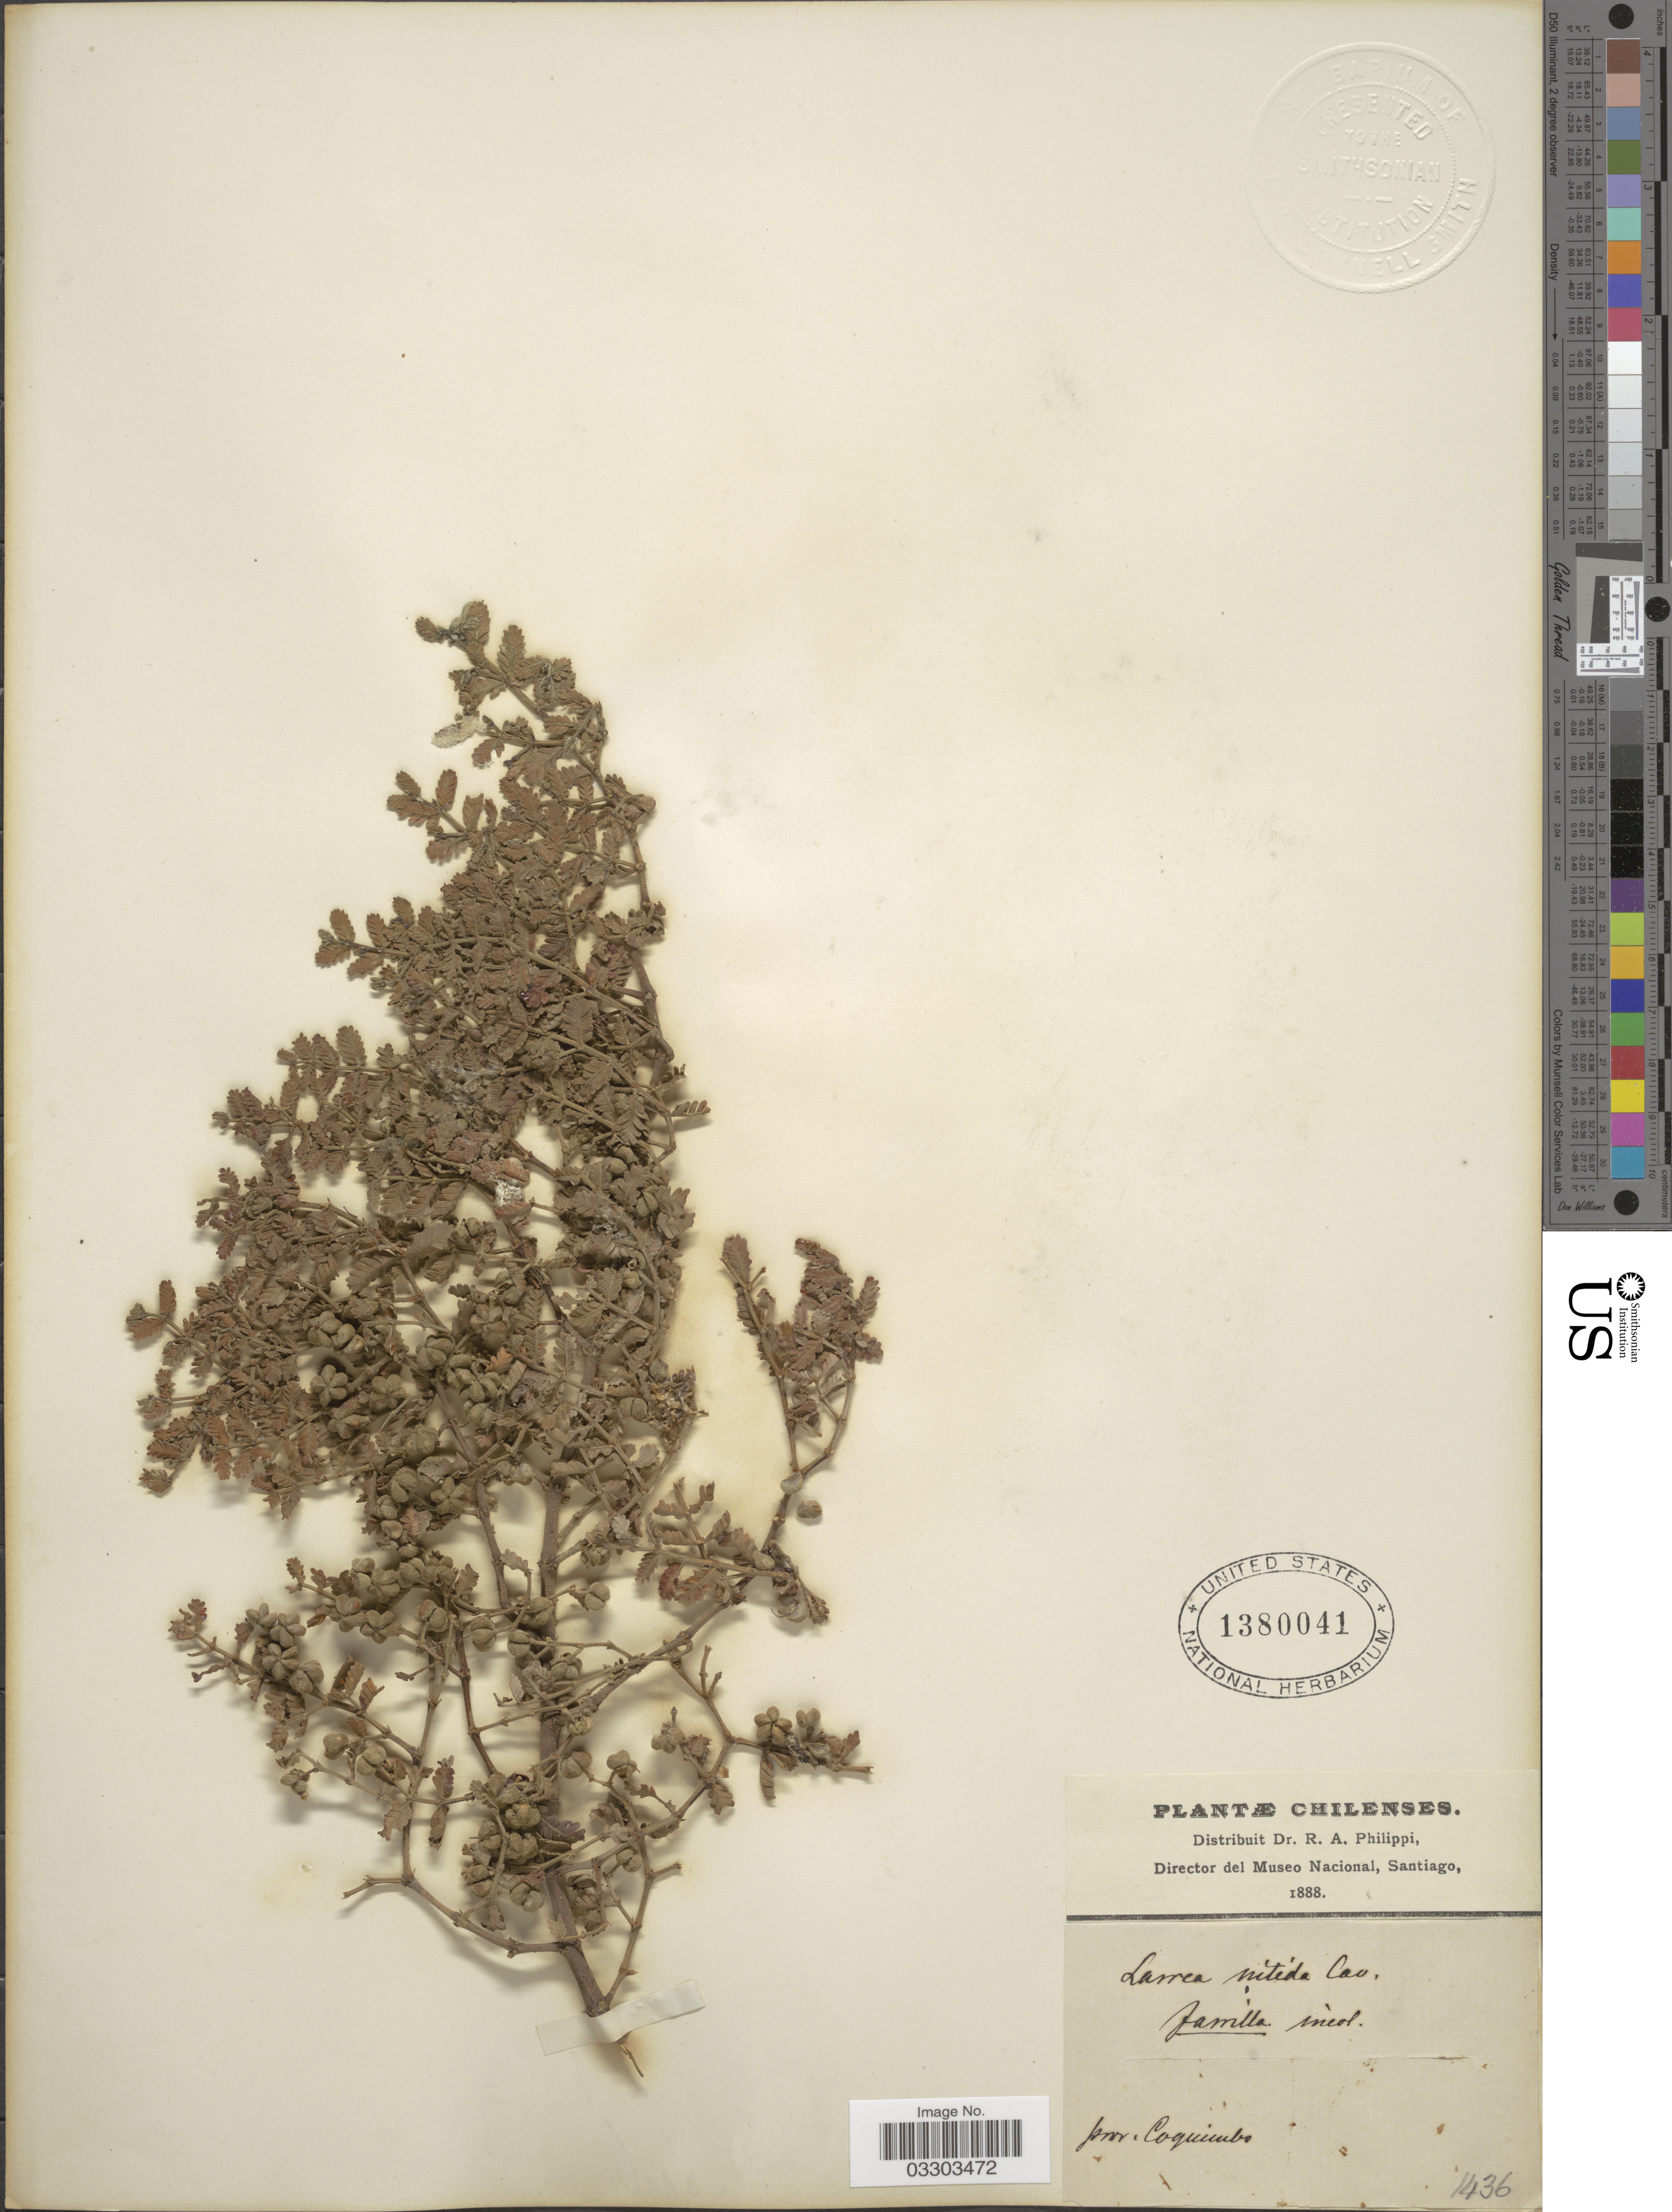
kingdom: Plantae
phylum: Tracheophyta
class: Magnoliopsida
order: Zygophyllales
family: Zygophyllaceae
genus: Larrea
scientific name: Larrea nitida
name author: Cav.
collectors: ex. herb. R.A. Philippi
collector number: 1436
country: Chile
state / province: Coquimbo (IV)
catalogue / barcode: US 1380041